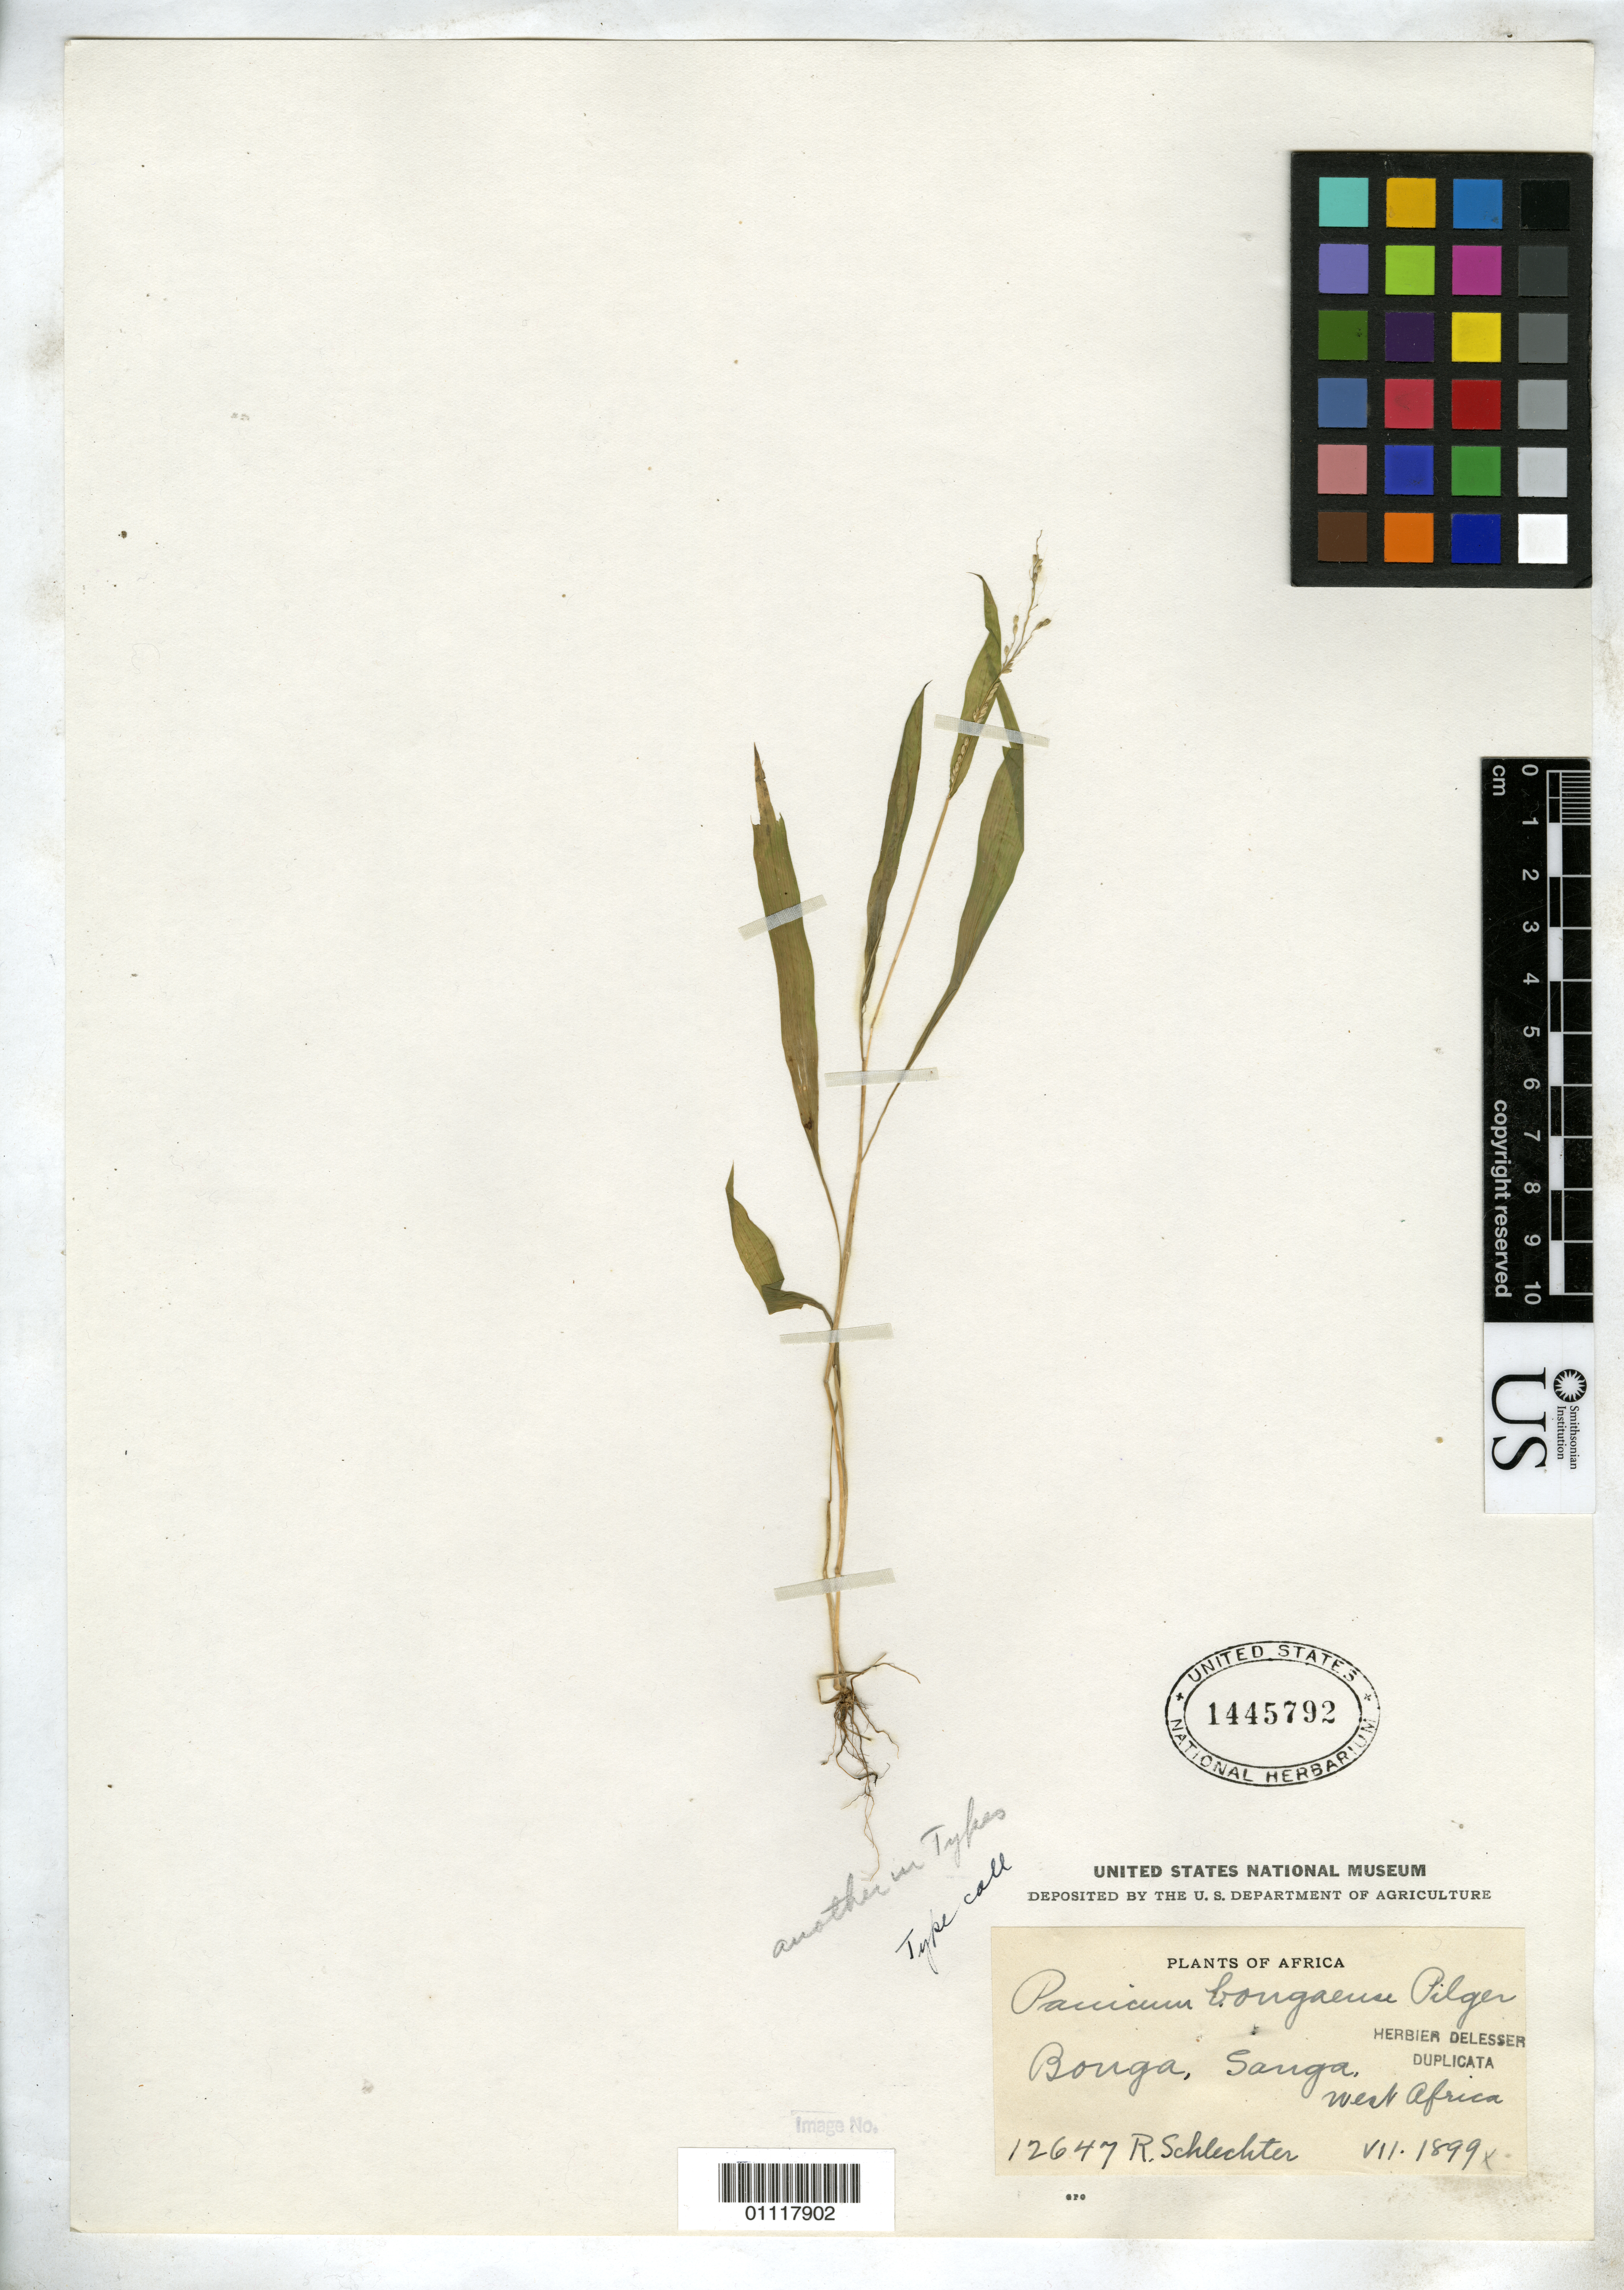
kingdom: Plantae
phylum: Tracheophyta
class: Liliopsida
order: Poales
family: Poaceae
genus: Panicum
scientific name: Panicum bongaense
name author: Pilg.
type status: Syntype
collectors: A. Schlechter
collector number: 12647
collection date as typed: Jul 1899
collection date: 1899-07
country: Congo, Democratic Republic of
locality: Bonga, Sanga, west Africa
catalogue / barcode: US 1445792